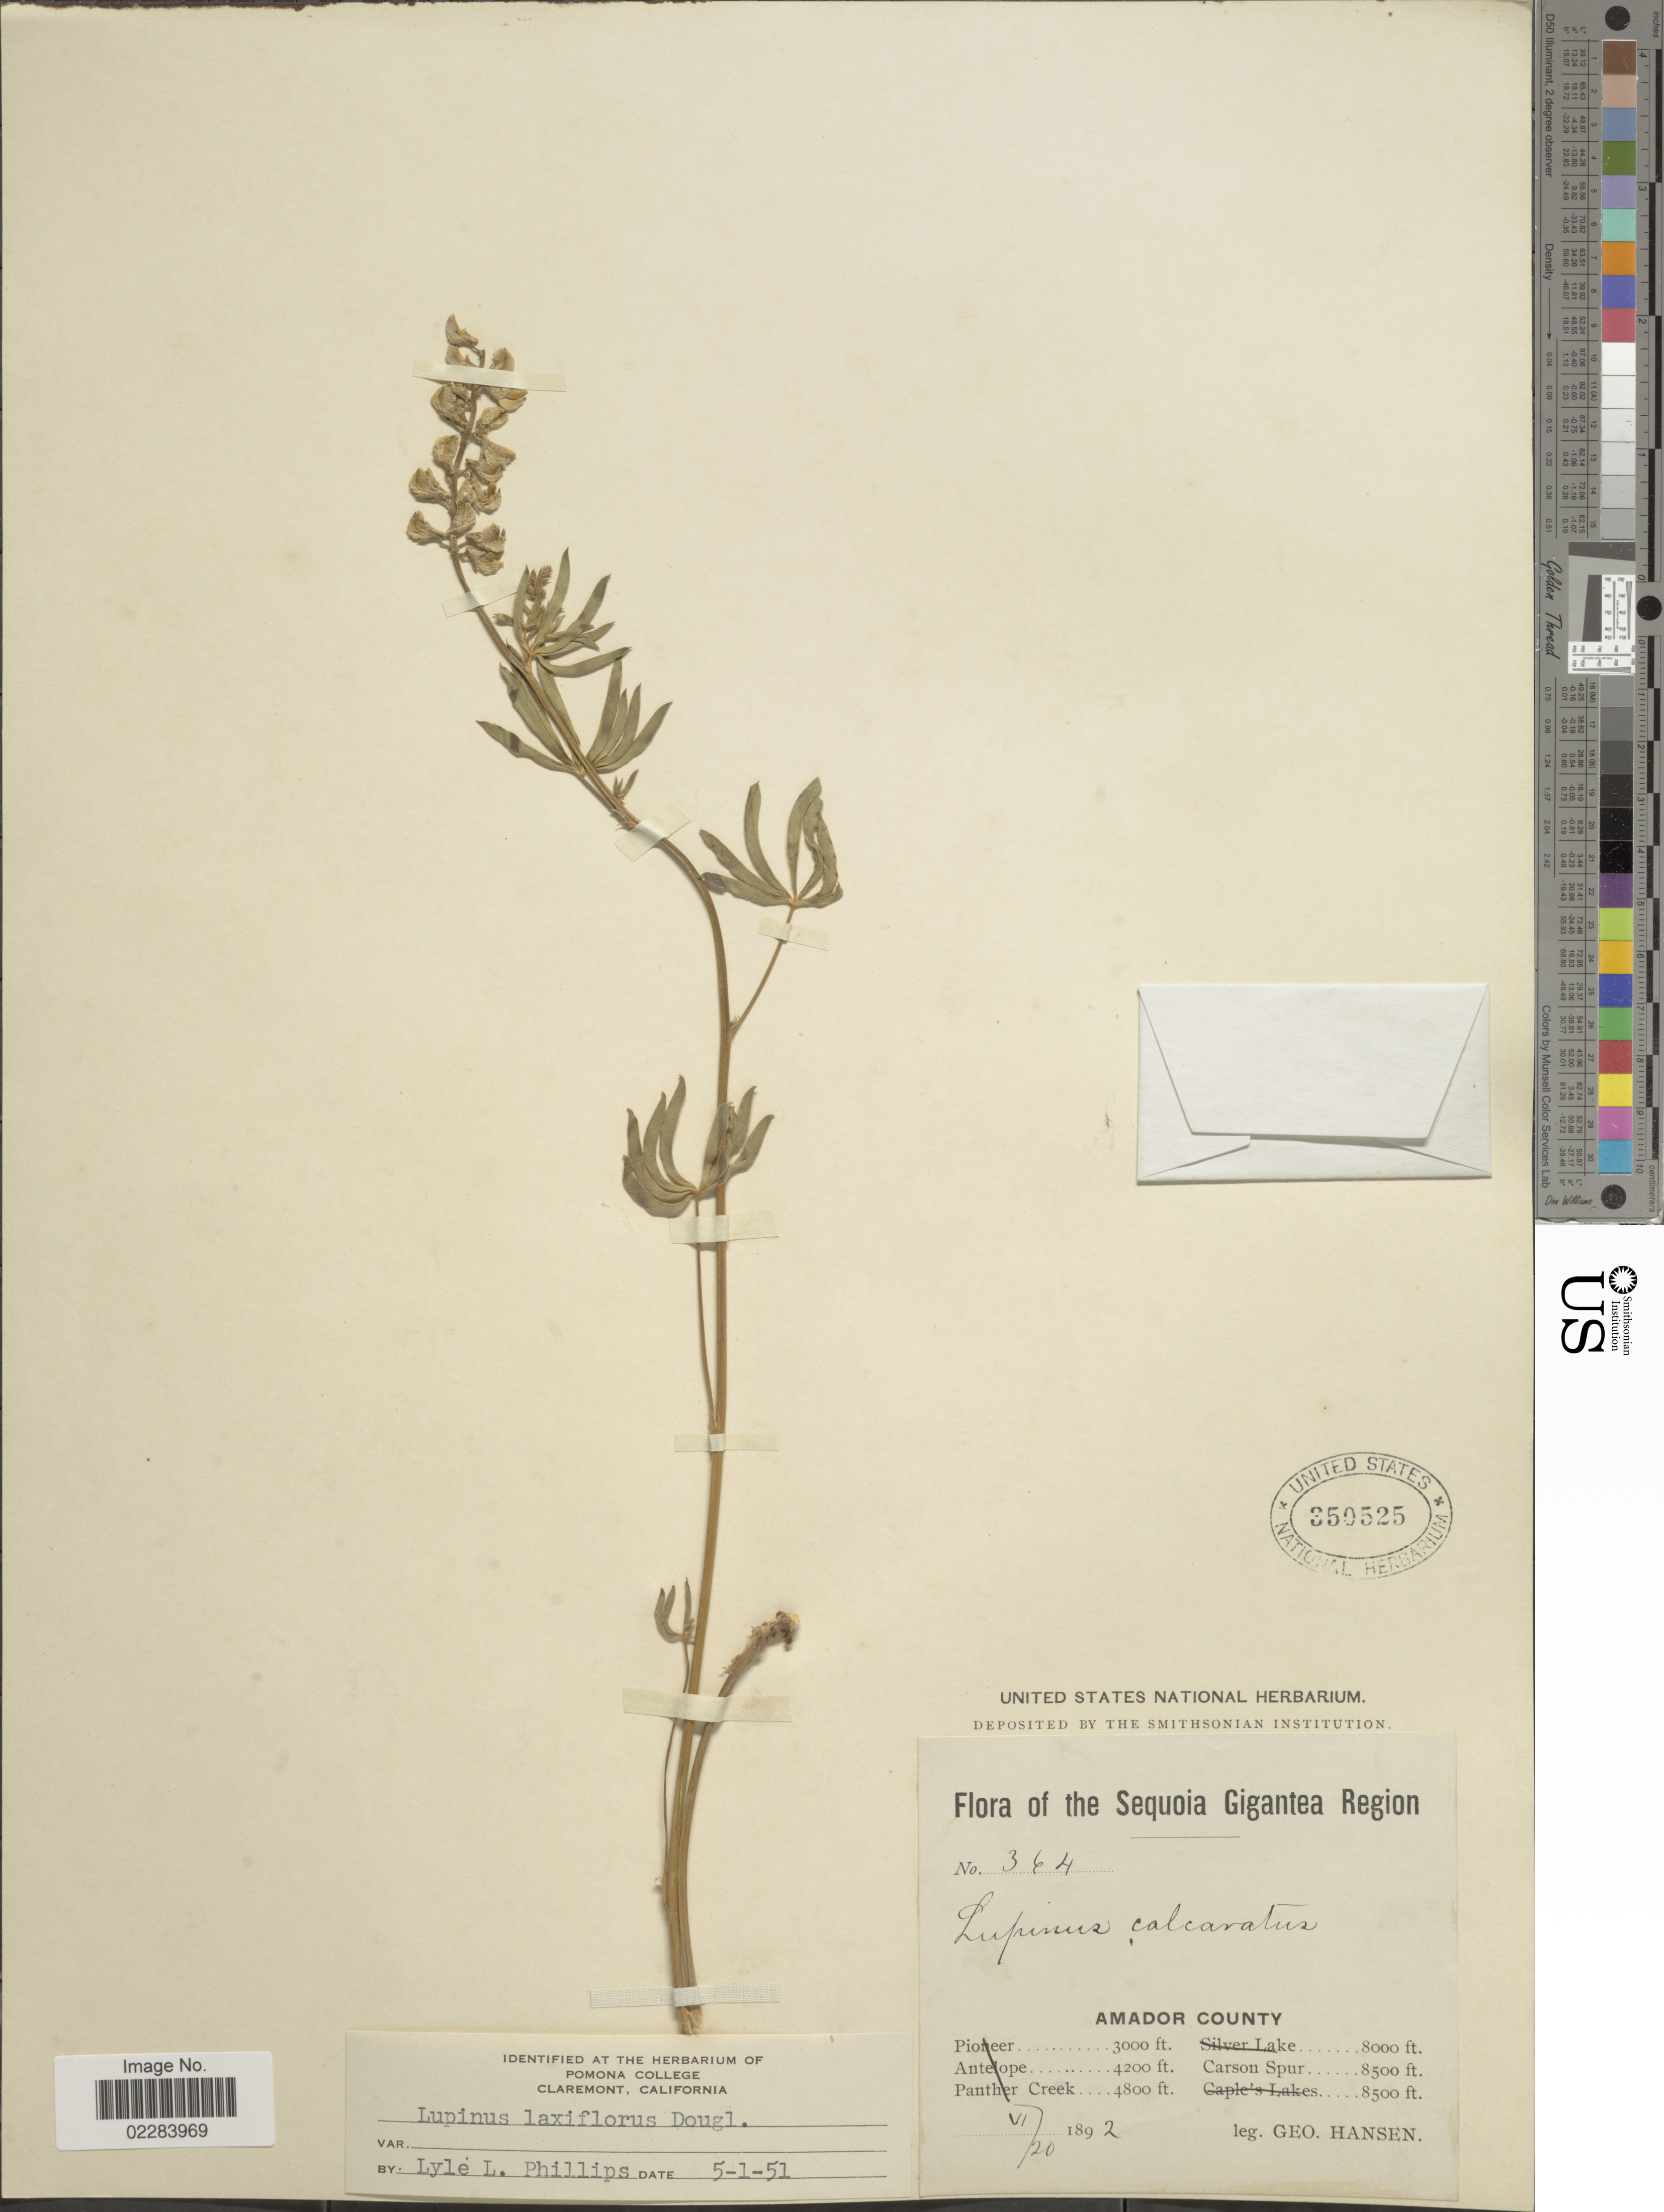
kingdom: Plantae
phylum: Tracheophyta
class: Magnoliopsida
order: Fabales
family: Fabaceae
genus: Lupinus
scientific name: Lupinus arbustus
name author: Lindl.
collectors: G. Hansen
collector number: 364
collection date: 1892-06-20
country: United States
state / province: California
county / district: Amador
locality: Sequoia Gigantea Region. Amador County. Carson Spur.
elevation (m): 2591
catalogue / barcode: US 350525